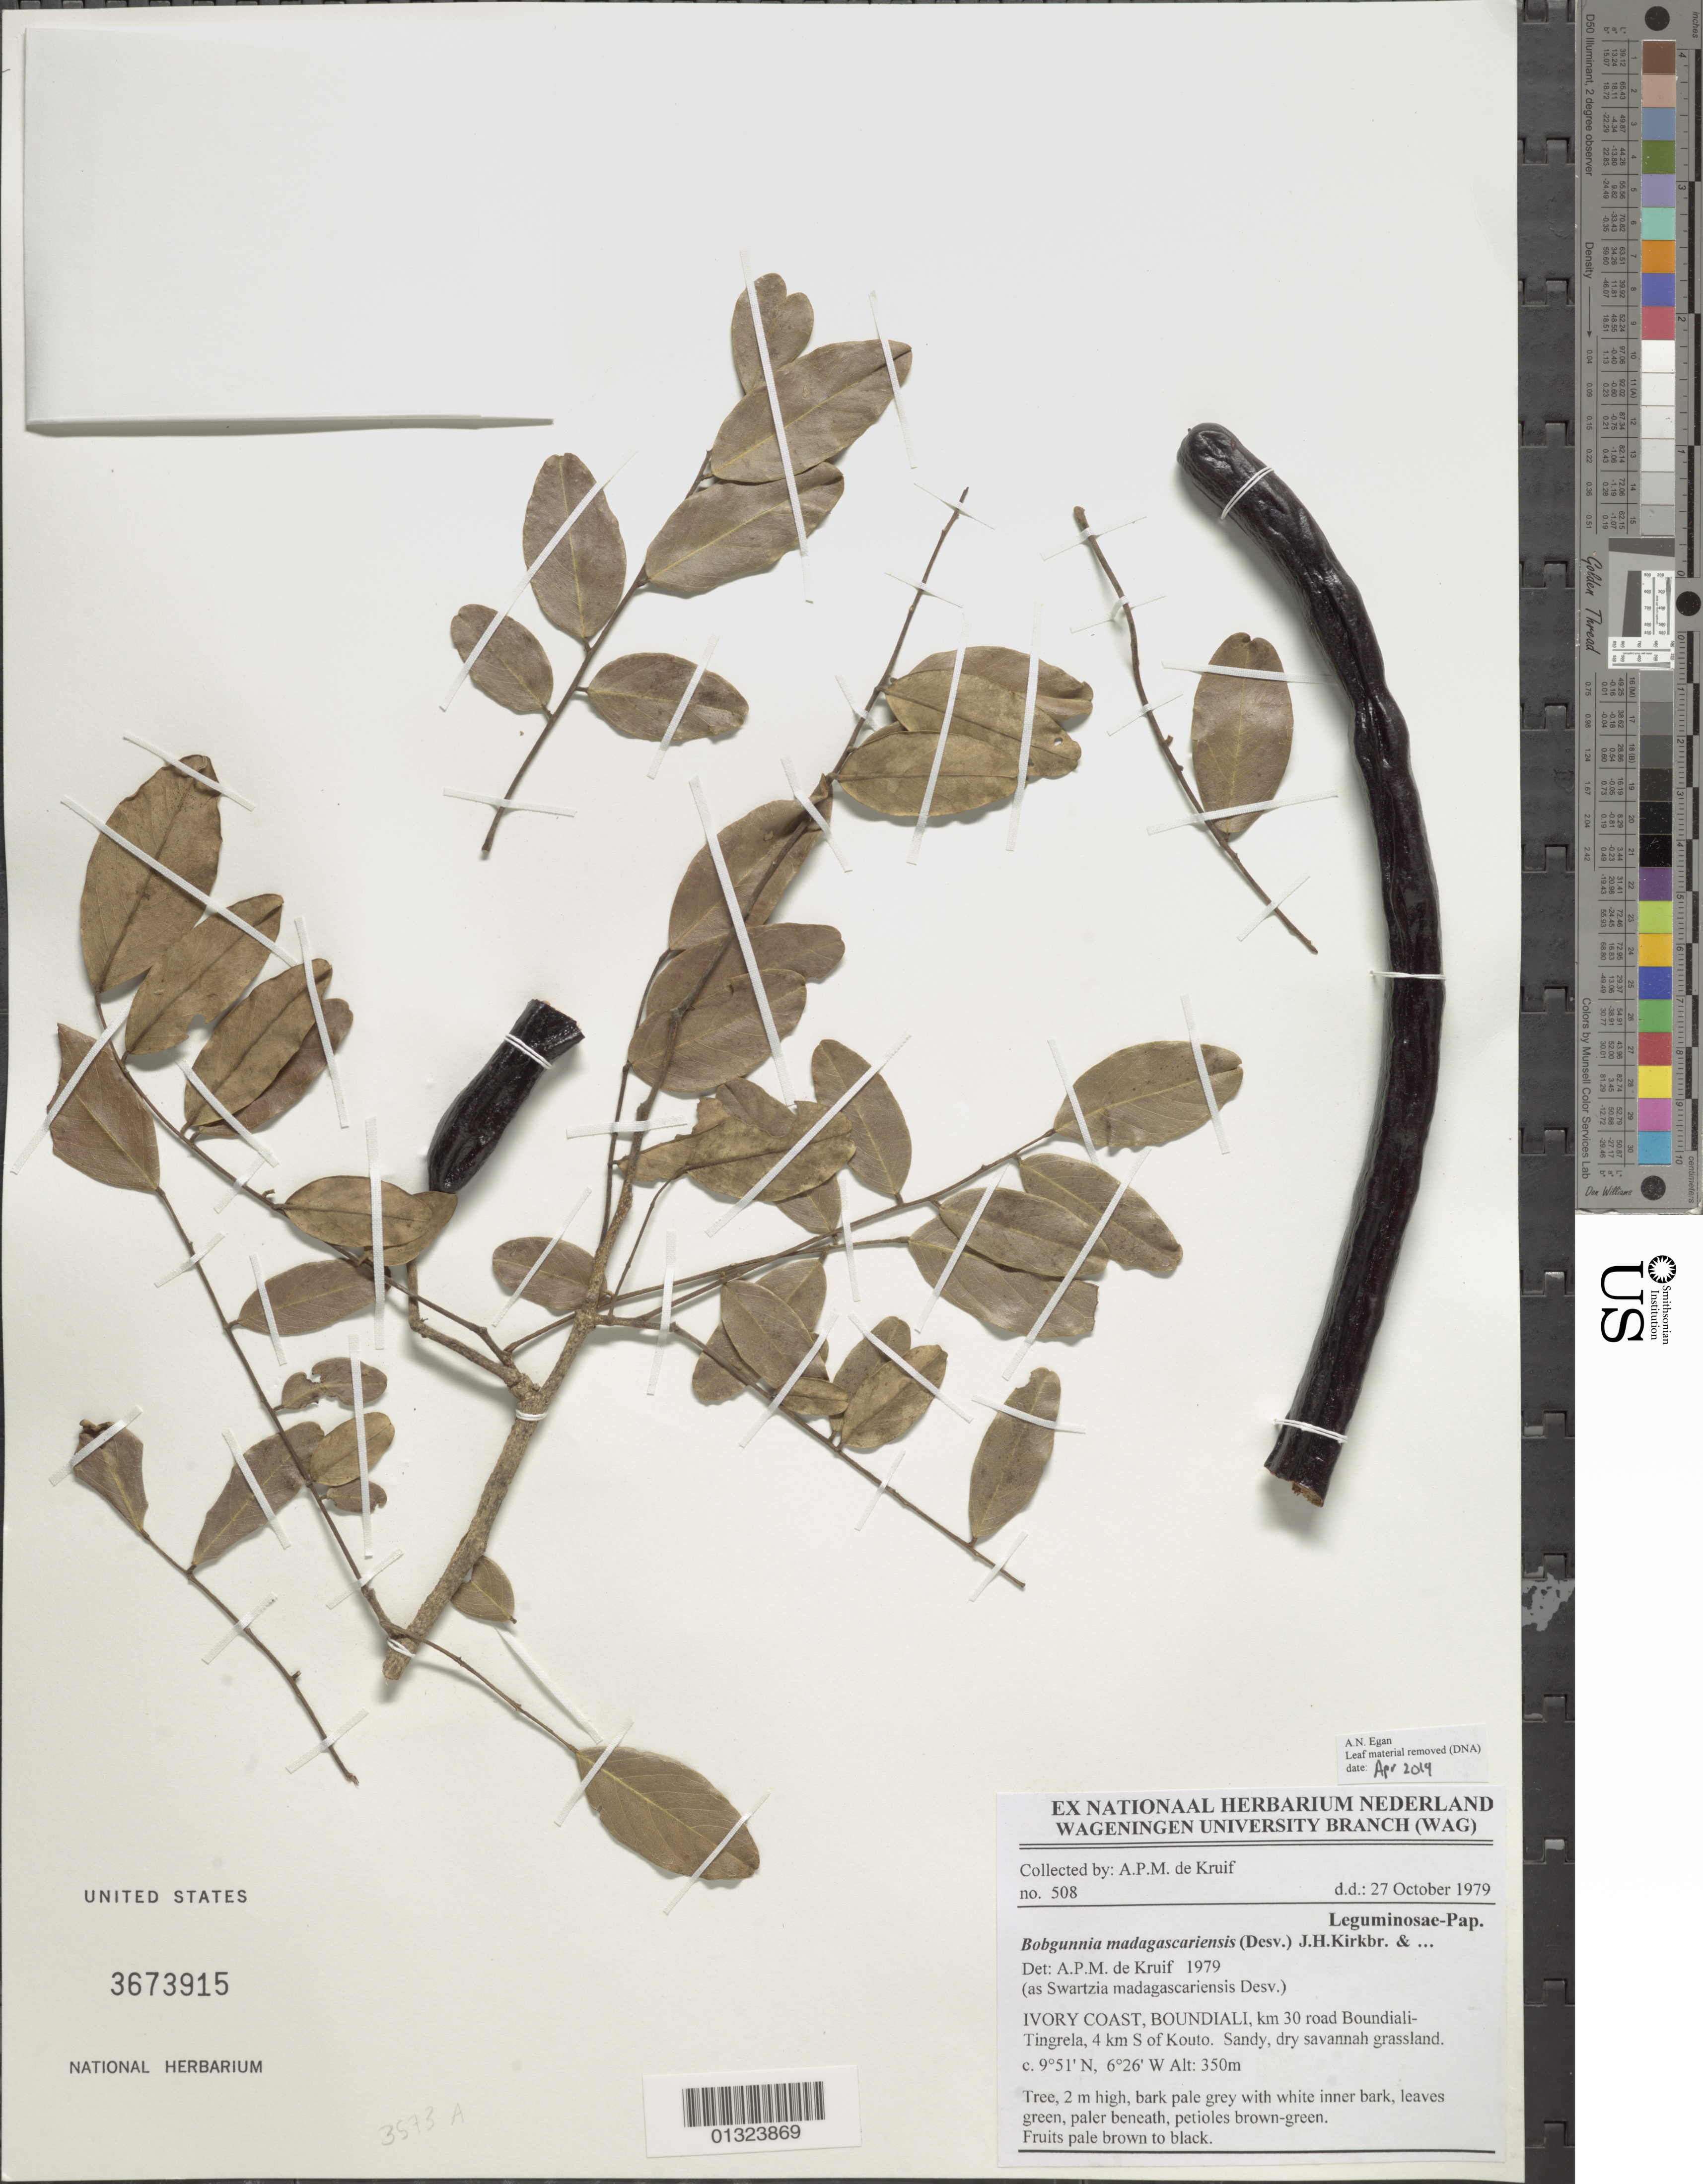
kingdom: Plantae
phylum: Tracheophyta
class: Magnoliopsida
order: Fabales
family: Fabaceae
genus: Bobgunnia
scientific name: Bobgunnia madagascarensis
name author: (Desv.) J.H. Kirkbr. & Wiersema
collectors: A. P. de Kruif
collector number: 508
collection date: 1979-10-27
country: Ivory Coast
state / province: Savanes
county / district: Bagoue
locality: km 30 road Boundiali - Tingrela, 4 km S of Kouto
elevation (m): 350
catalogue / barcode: US 3673915